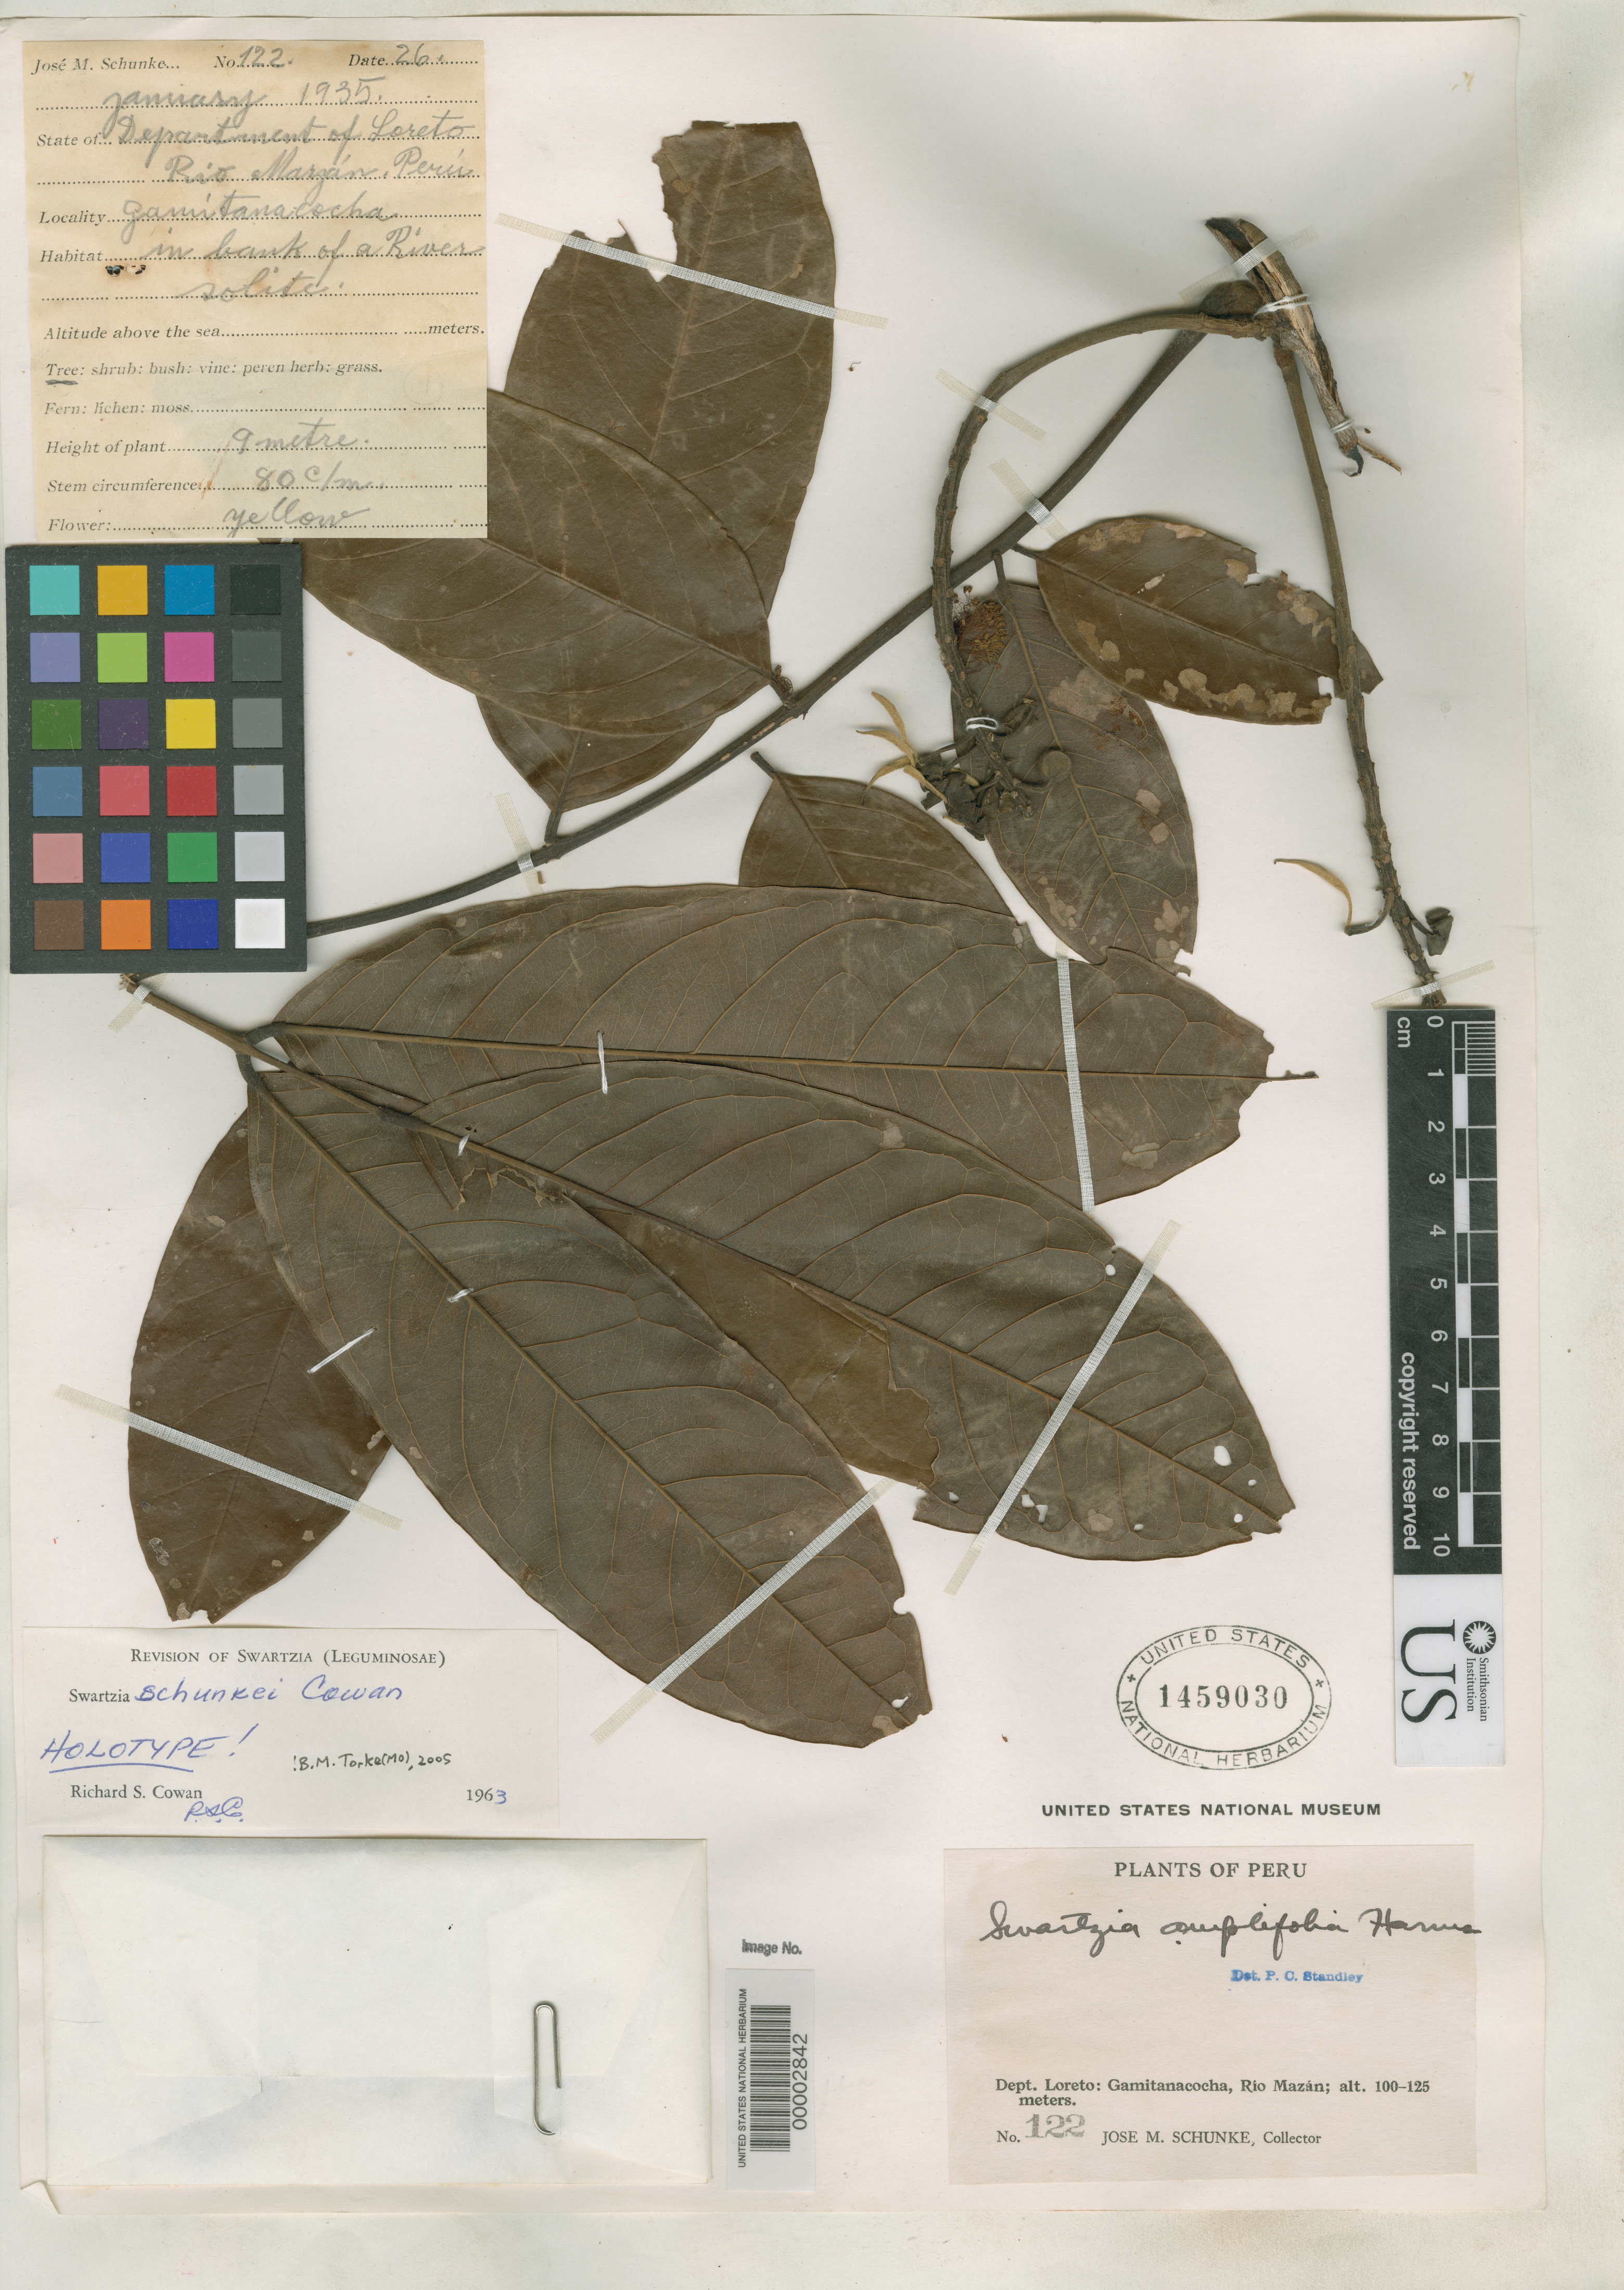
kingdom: Plantae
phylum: Tracheophyta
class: Magnoliopsida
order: Fabales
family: Fabaceae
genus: Swartzia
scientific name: Swartzia schunkei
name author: R.S. Cowan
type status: Holotype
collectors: J. M. Schunke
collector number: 122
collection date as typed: Jan 1935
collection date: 1935-01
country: Peru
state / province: Loreto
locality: Gamitanacocha, Rio Mazan.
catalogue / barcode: US 1459030